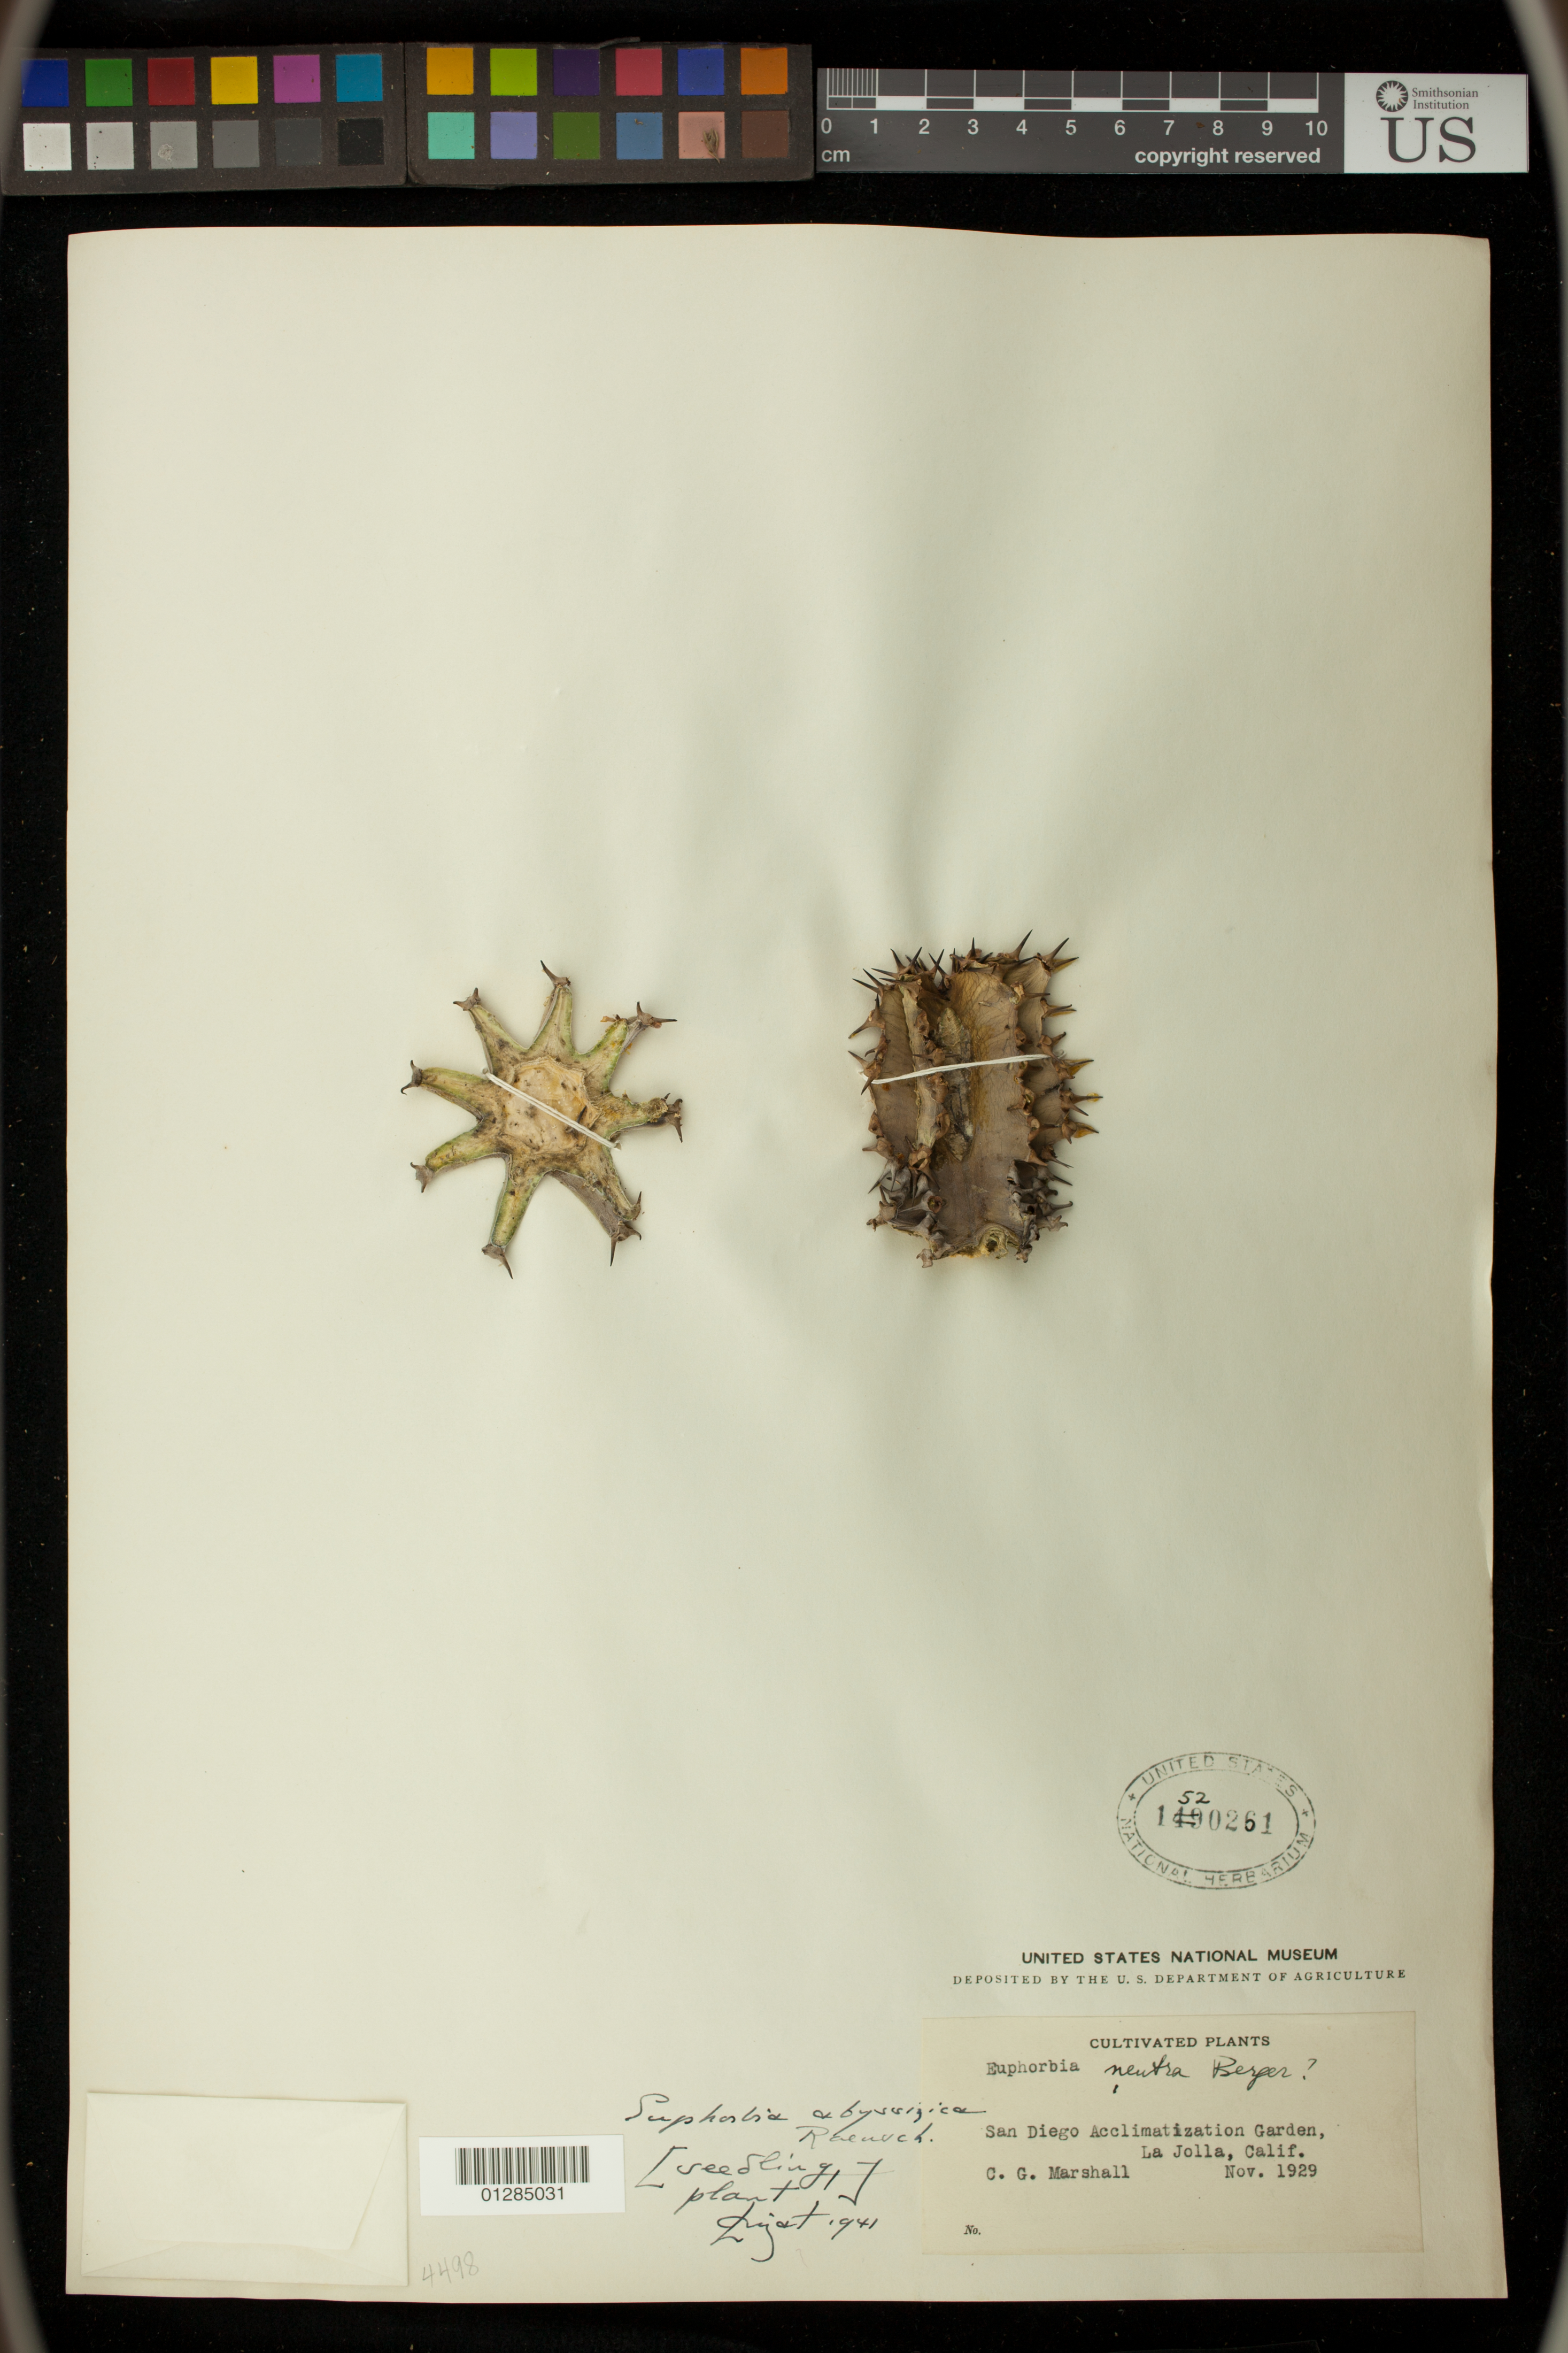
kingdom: Plantae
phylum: Tracheophyta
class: Magnoliopsida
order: Malpighiales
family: Euphorbiaceae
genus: Euphorbia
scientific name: Euphorbia abyssinica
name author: J.F. Gmel.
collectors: C. Marshall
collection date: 1929-11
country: United States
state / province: California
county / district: San Diego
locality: San Diego Acclimatization Garden, La Jolla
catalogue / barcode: US 1520261